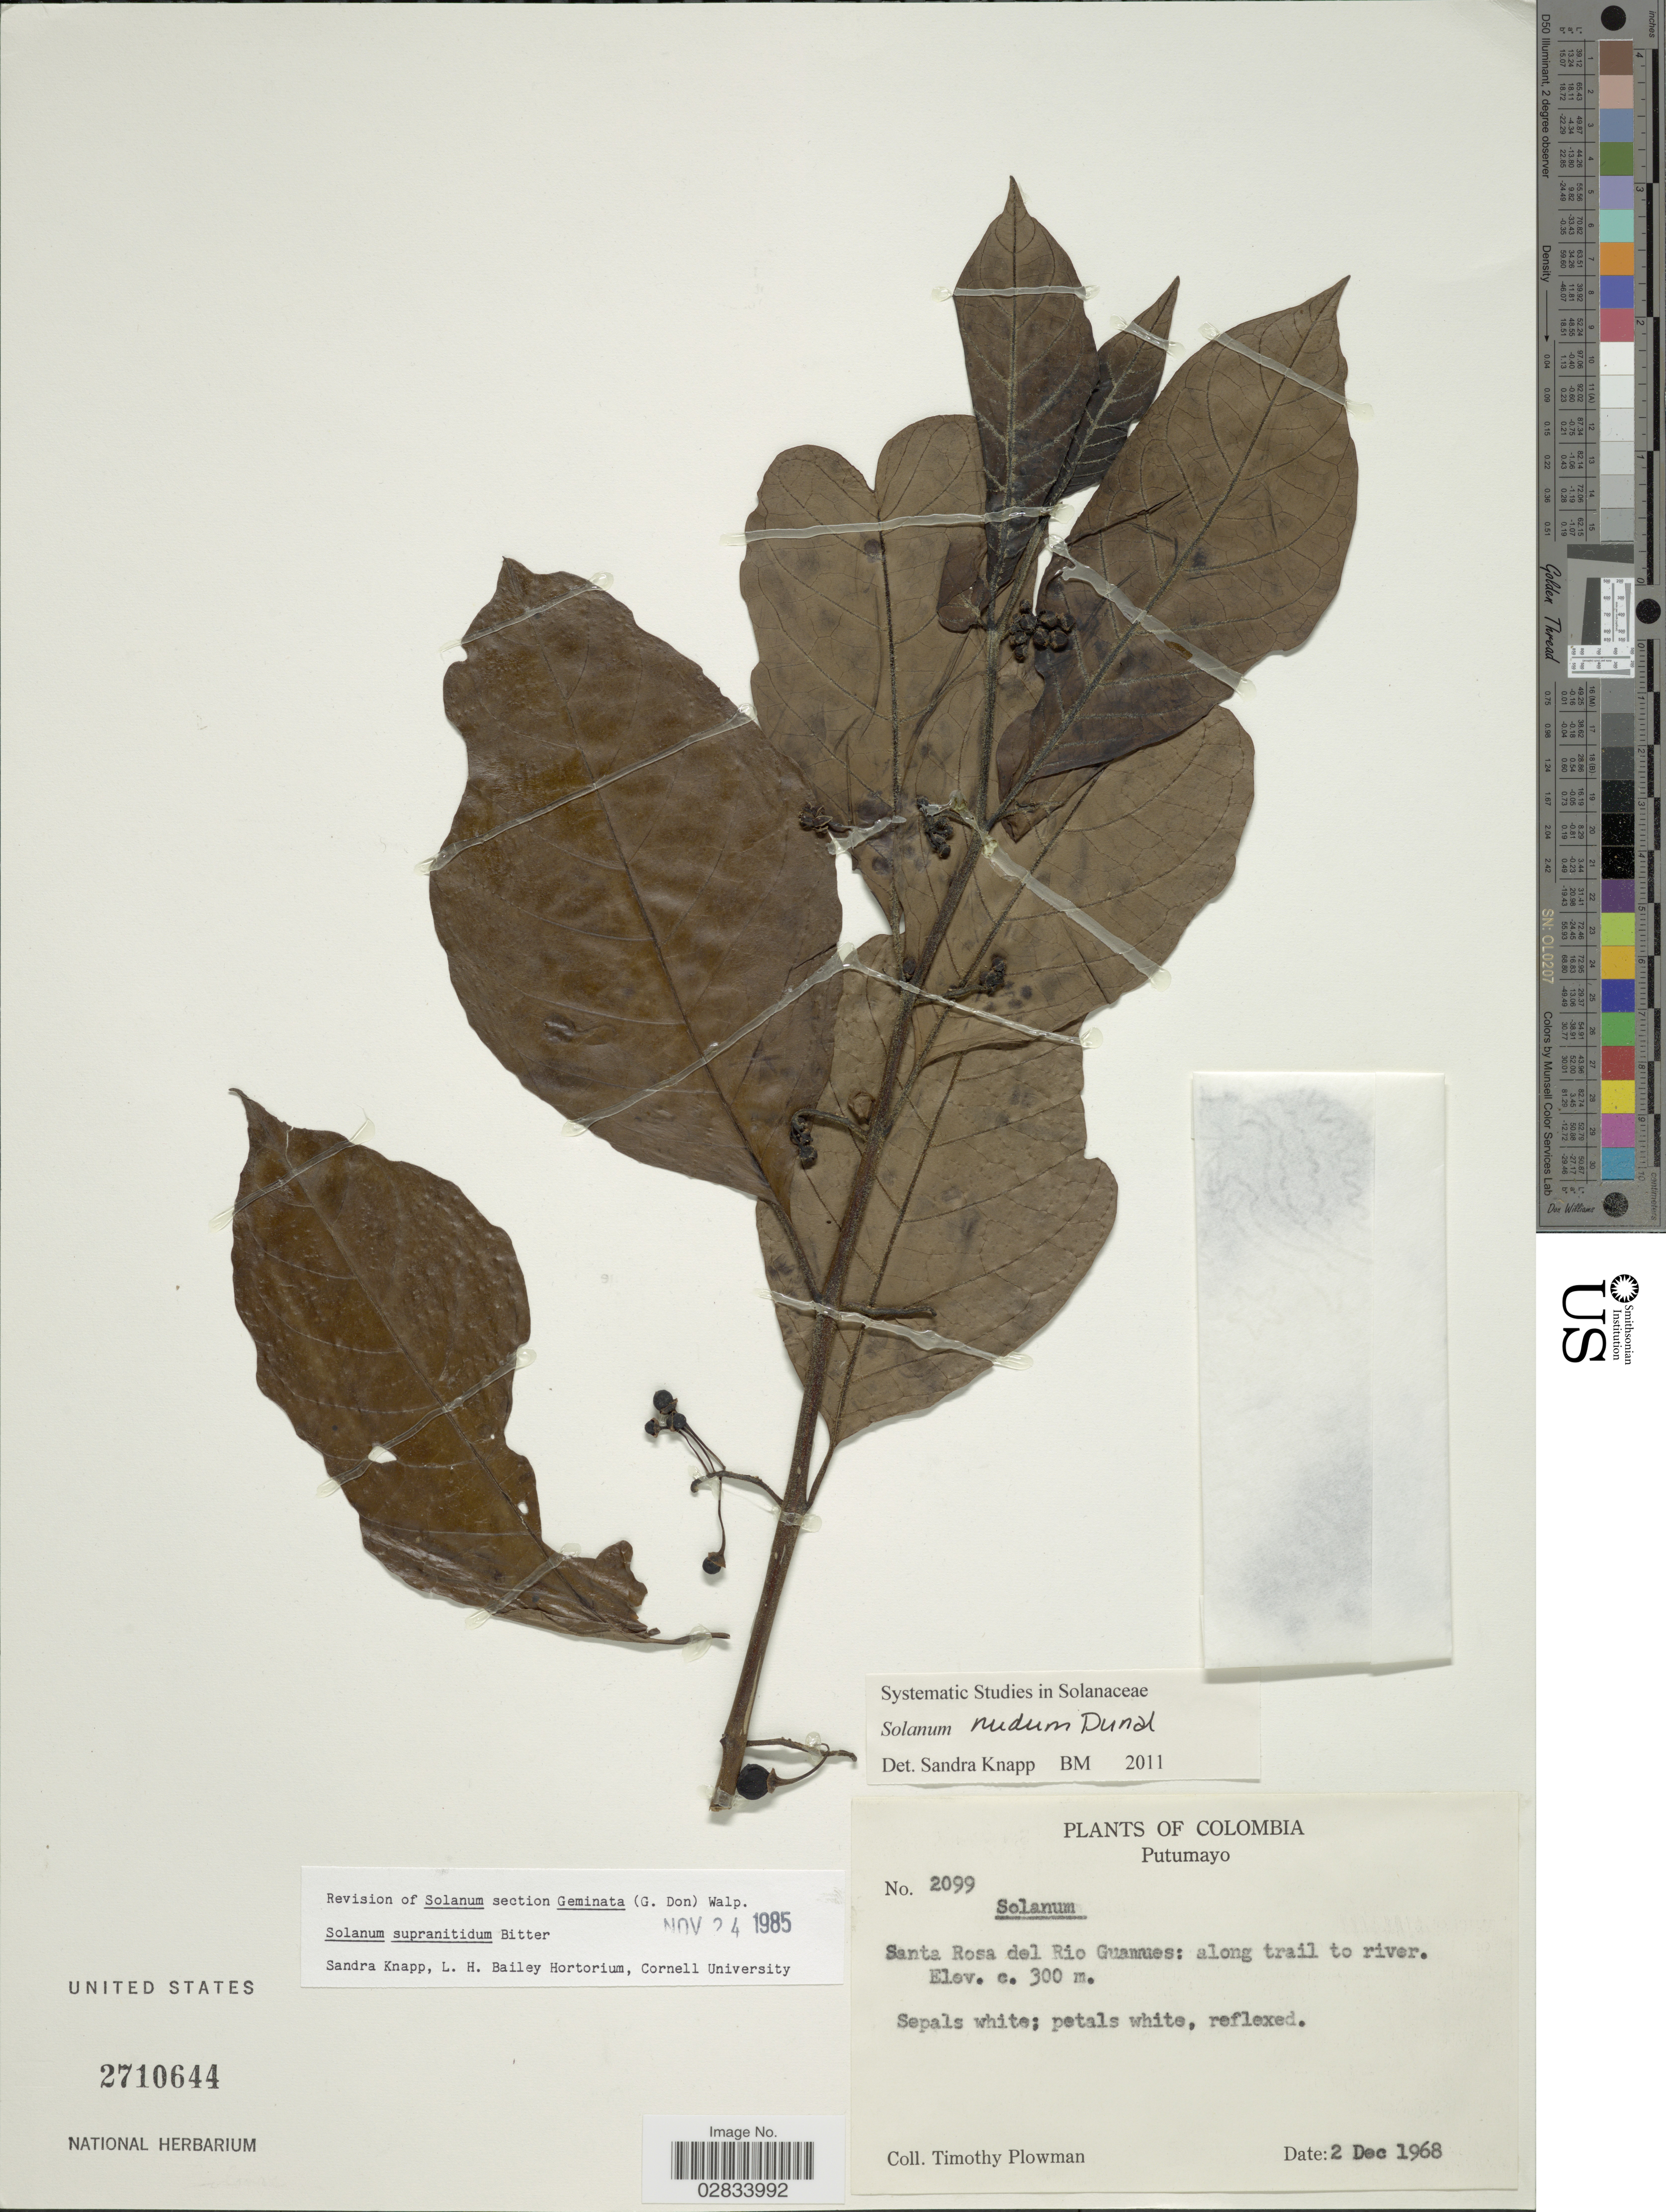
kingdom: Plantae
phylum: Tracheophyta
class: Magnoliopsida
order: Solanales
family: Solanaceae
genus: Solanum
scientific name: Solanum nudum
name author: Dunal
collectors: T. Plowman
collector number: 2099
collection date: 1968-12-02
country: Colombia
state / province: Putumayo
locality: Santa Rosa del Rio Guamues: along trail to river.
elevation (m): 300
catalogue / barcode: US 2710644